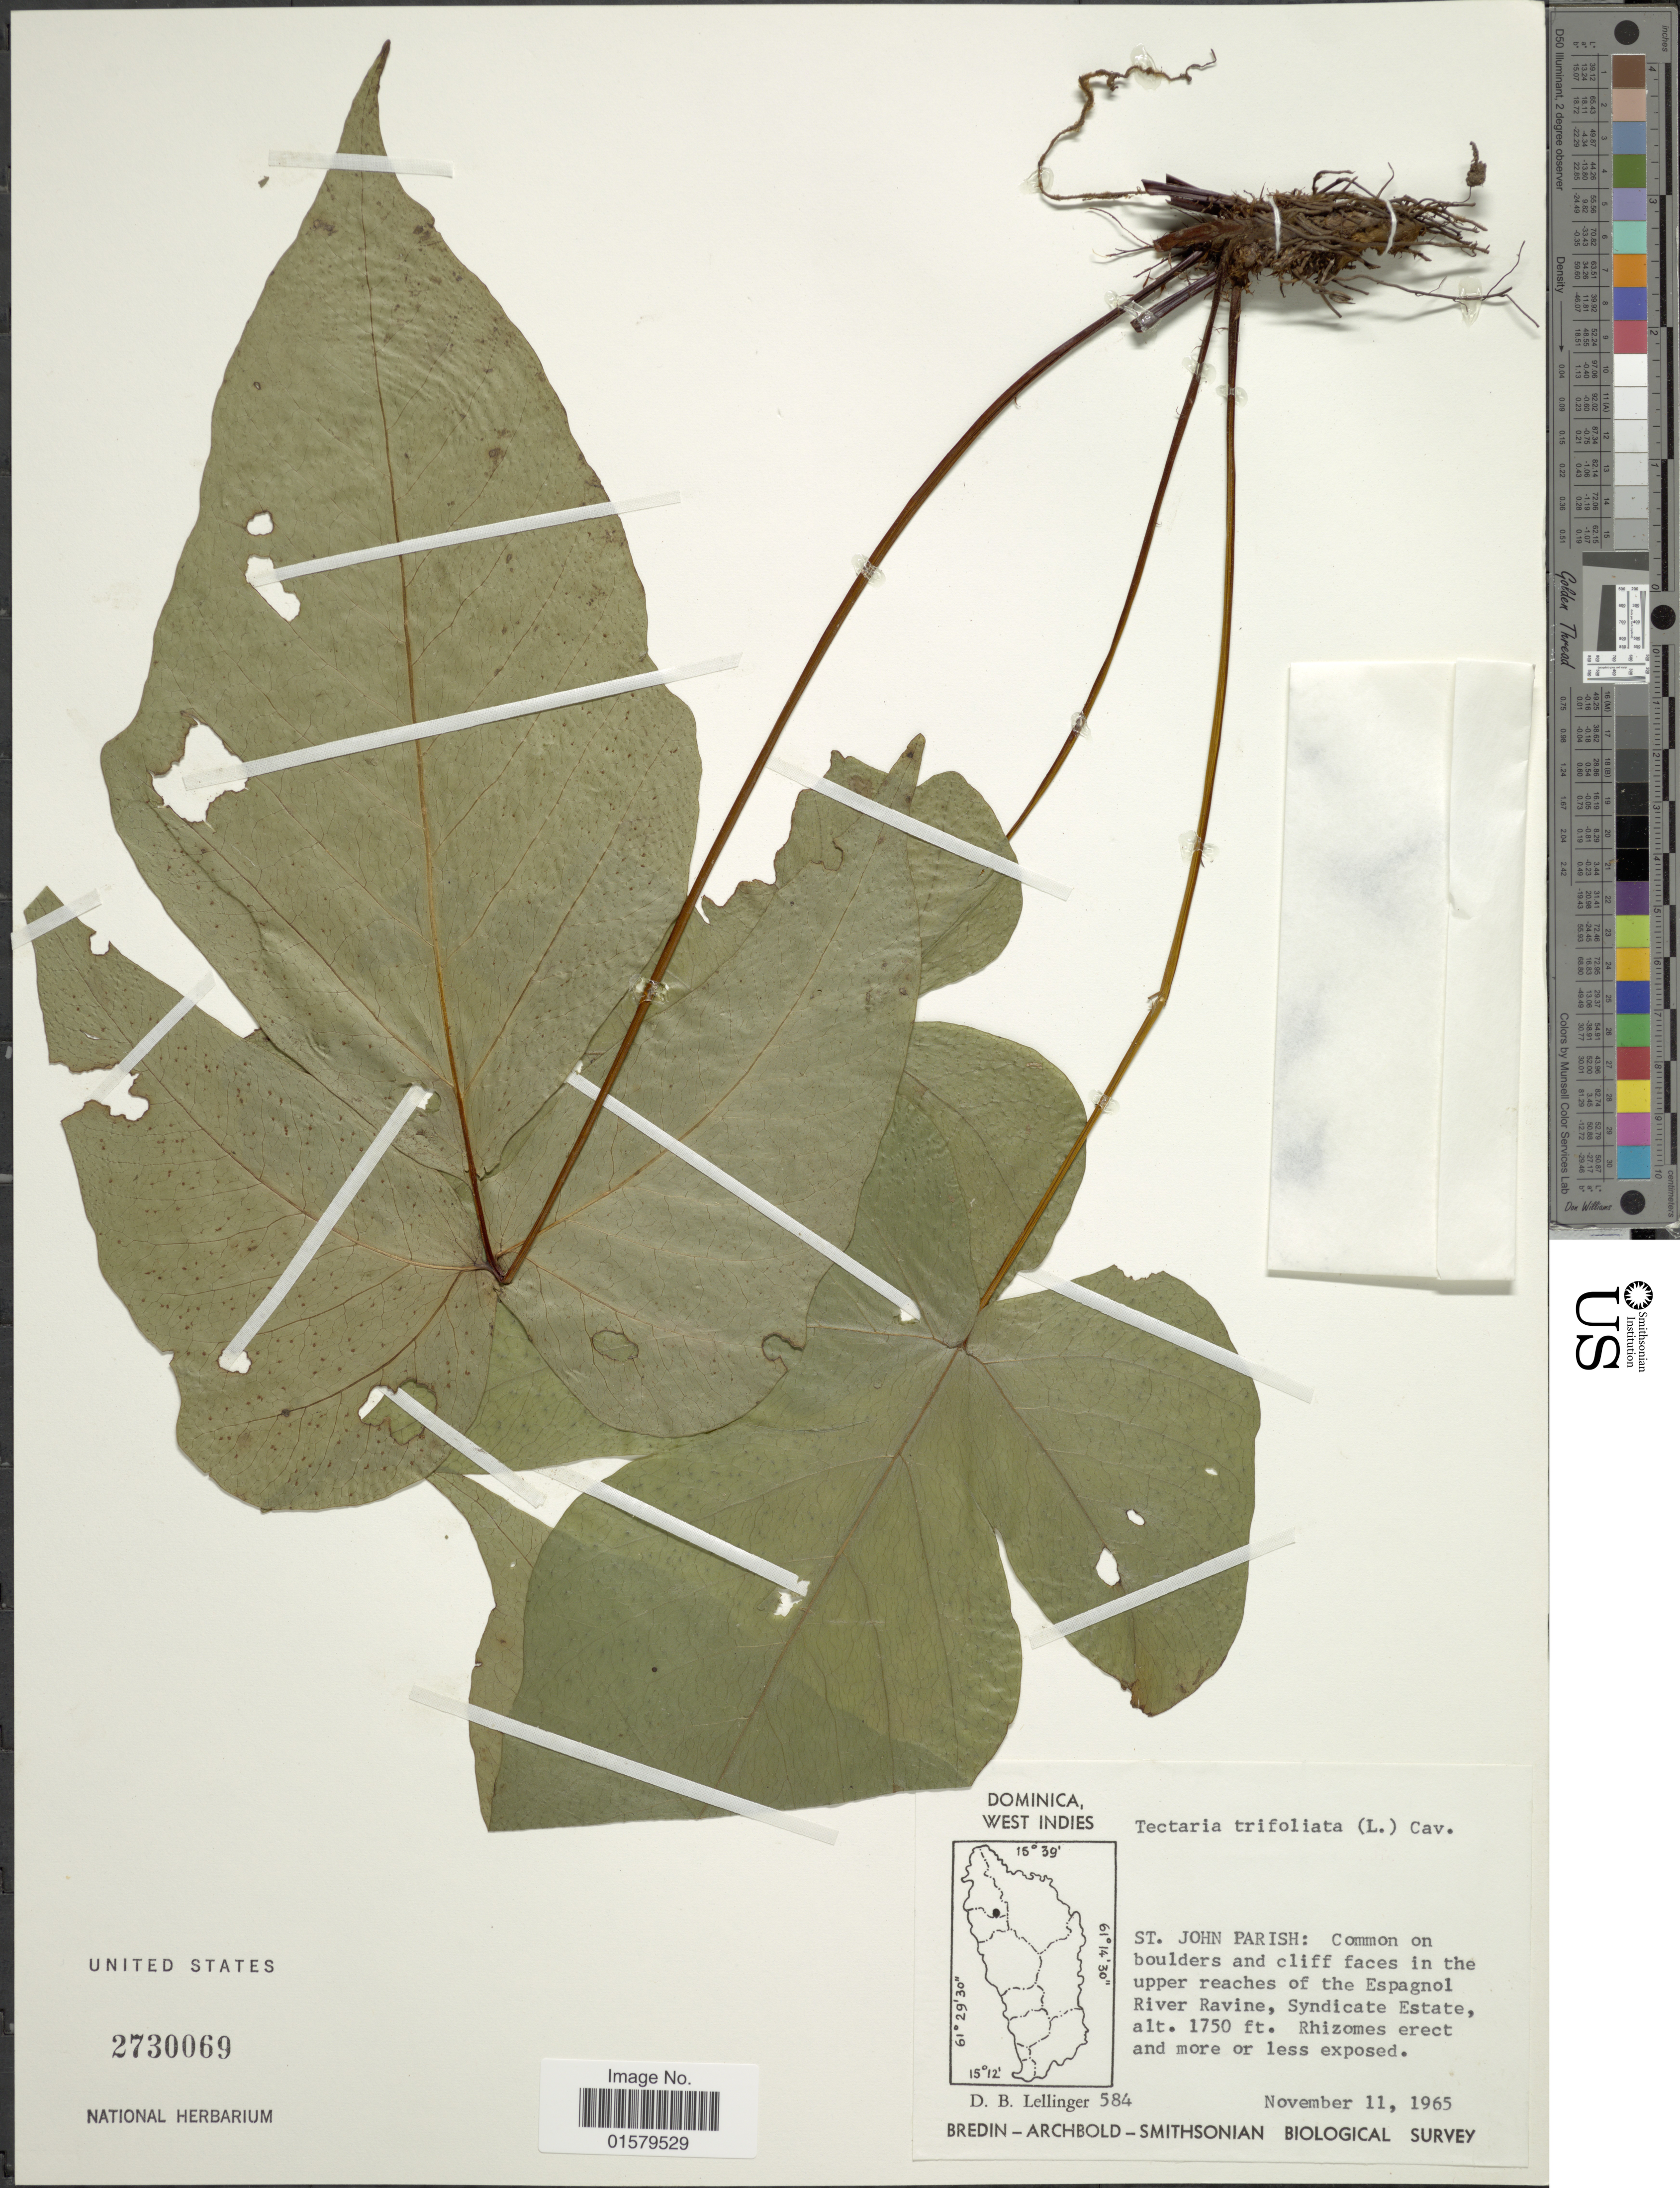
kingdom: Plantae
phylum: Tracheophyta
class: Polypodiopsida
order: Polypodiales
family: Tectariaceae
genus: Tectaria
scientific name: Tectaria trifoliata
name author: (L.) Cav.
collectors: D. B. Lellinger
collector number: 584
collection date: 1965-11-11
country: Dominica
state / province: St. John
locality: Common on boulders and cliff faces in the upper reaches of the Espagnol River Ravine, Syndicate Estate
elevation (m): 533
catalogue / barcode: US 2730069